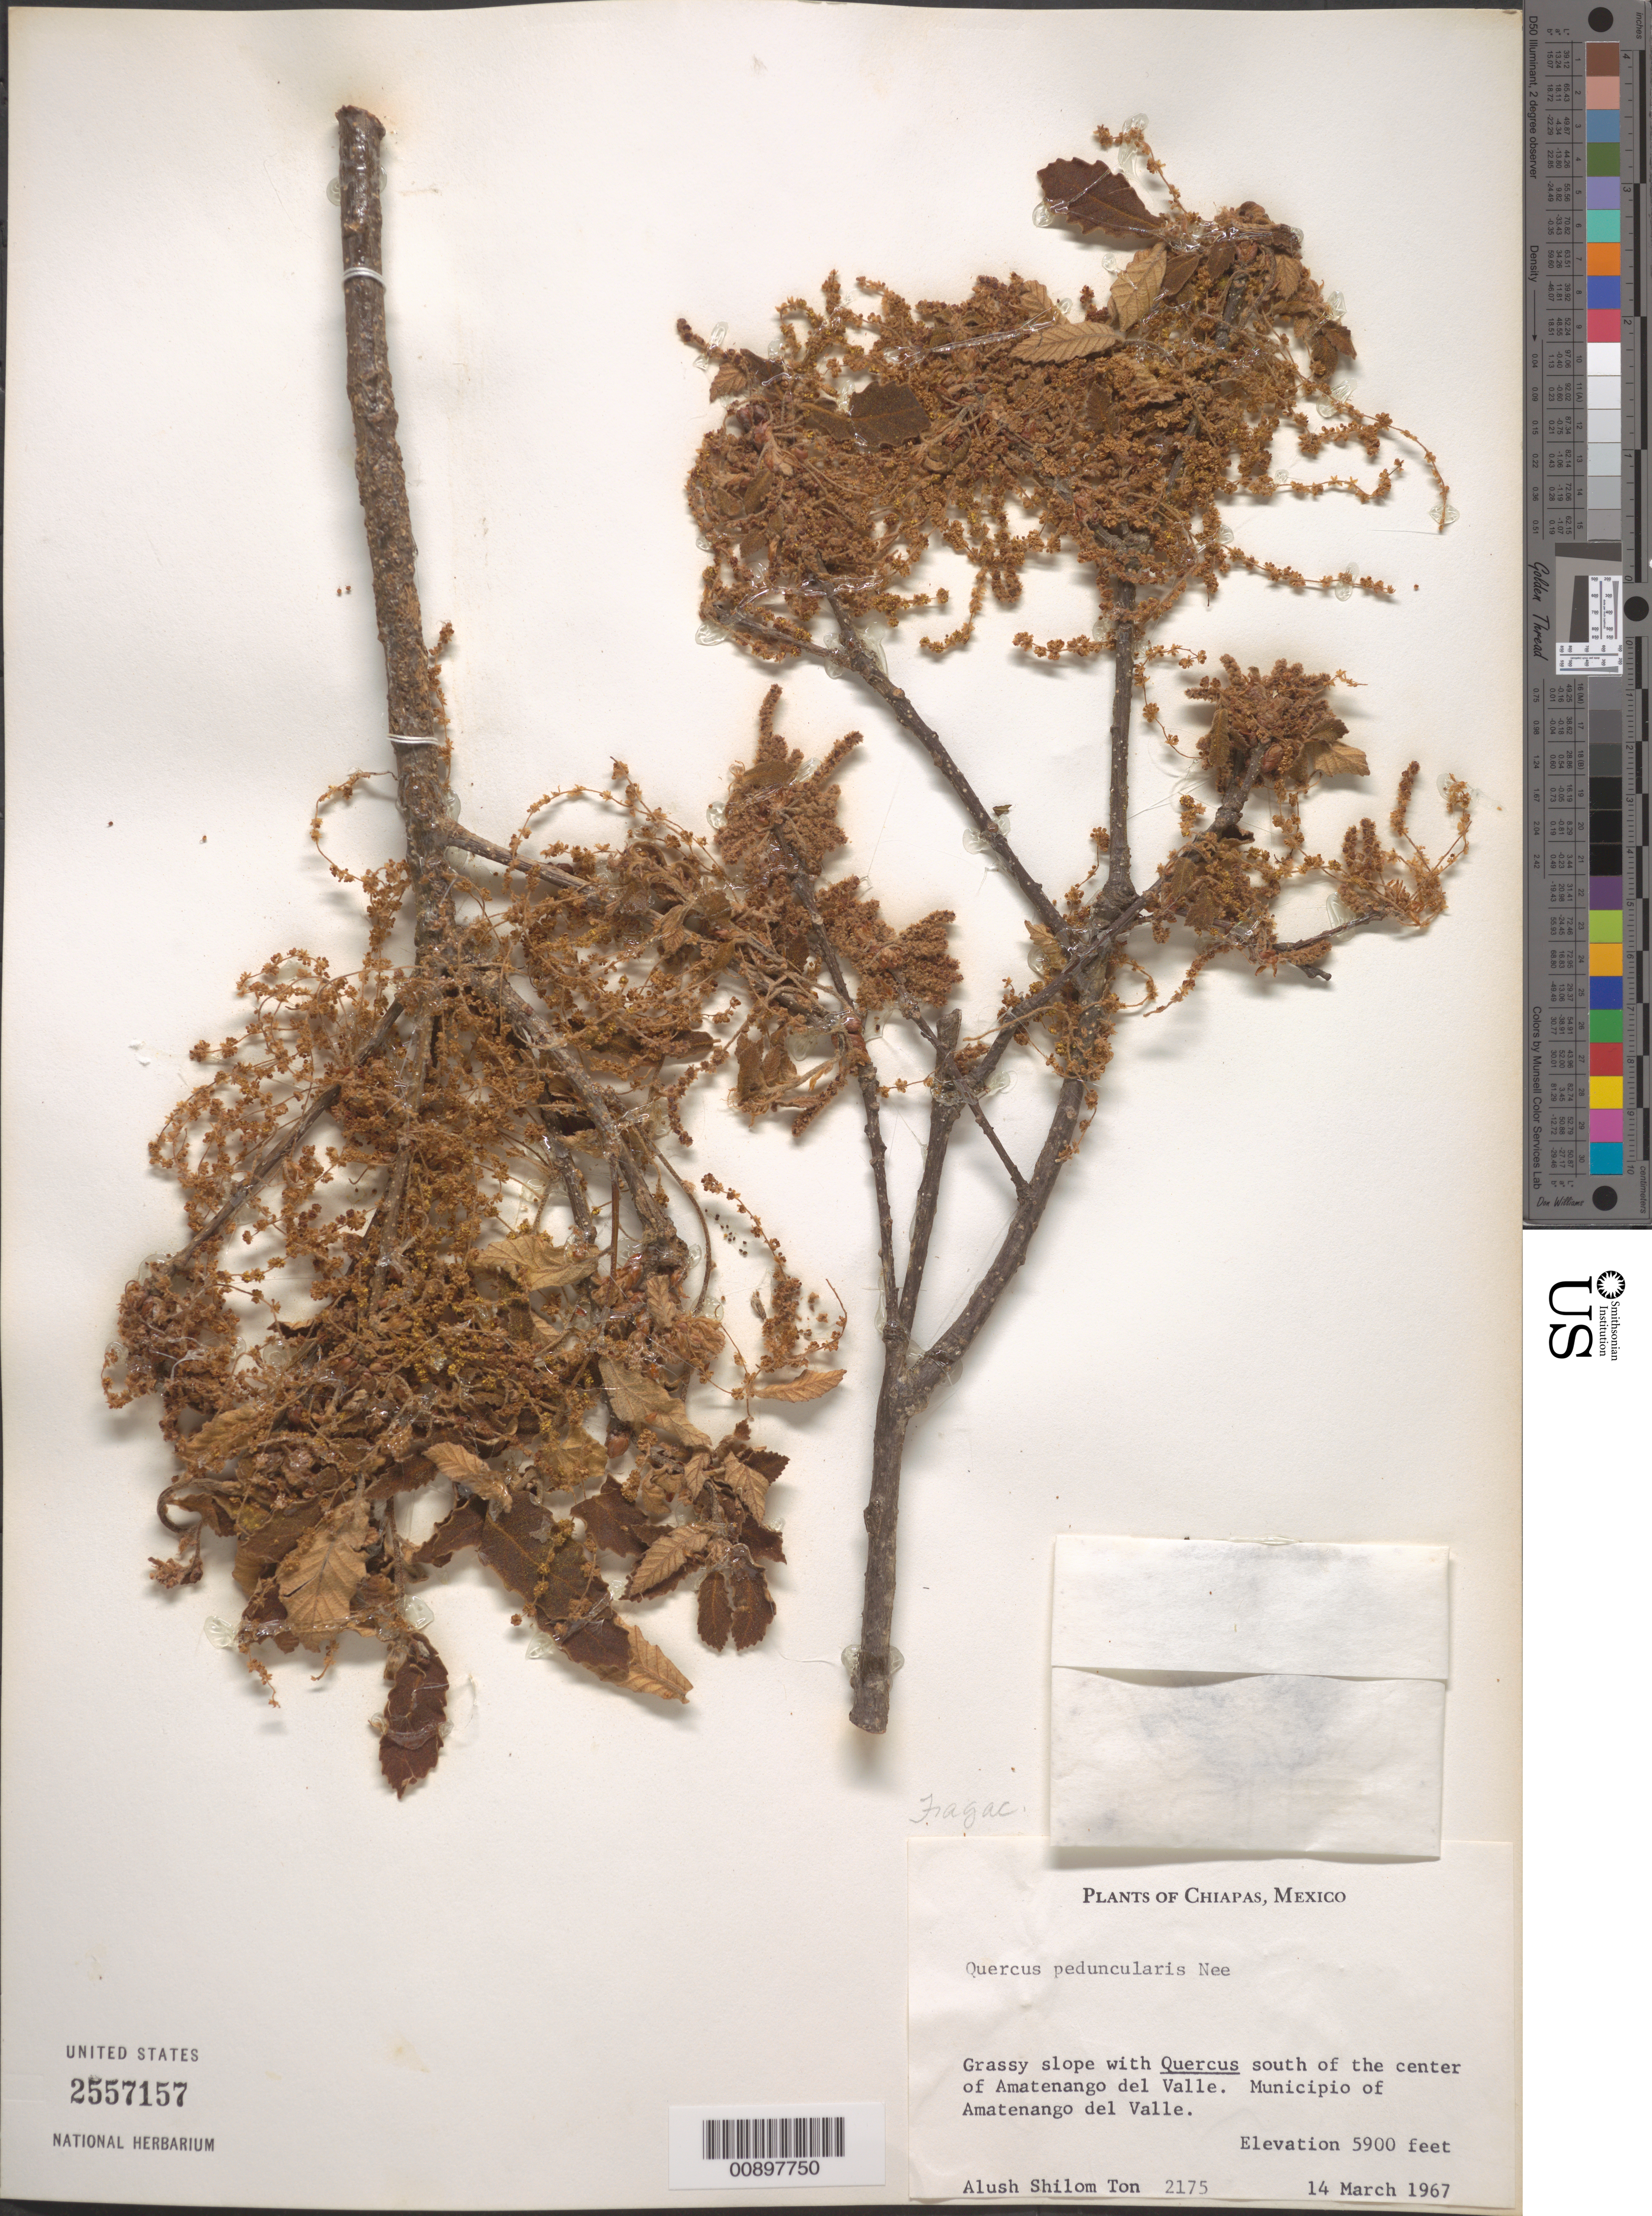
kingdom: Plantae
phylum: Tracheophyta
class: Magnoliopsida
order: Fagales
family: Fagaceae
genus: Quercus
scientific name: Quercus peduncularis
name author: Née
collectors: A. Shilom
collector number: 2175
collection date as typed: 14 Mar 1967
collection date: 1967-03-14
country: Mexico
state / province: Chiapas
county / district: Amatenango del Valle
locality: South of the center of Amatenango del Valle. Municipio of Amatenango del Valle.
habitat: Grassy slope with Quecus.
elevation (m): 1798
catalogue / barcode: US 2557157